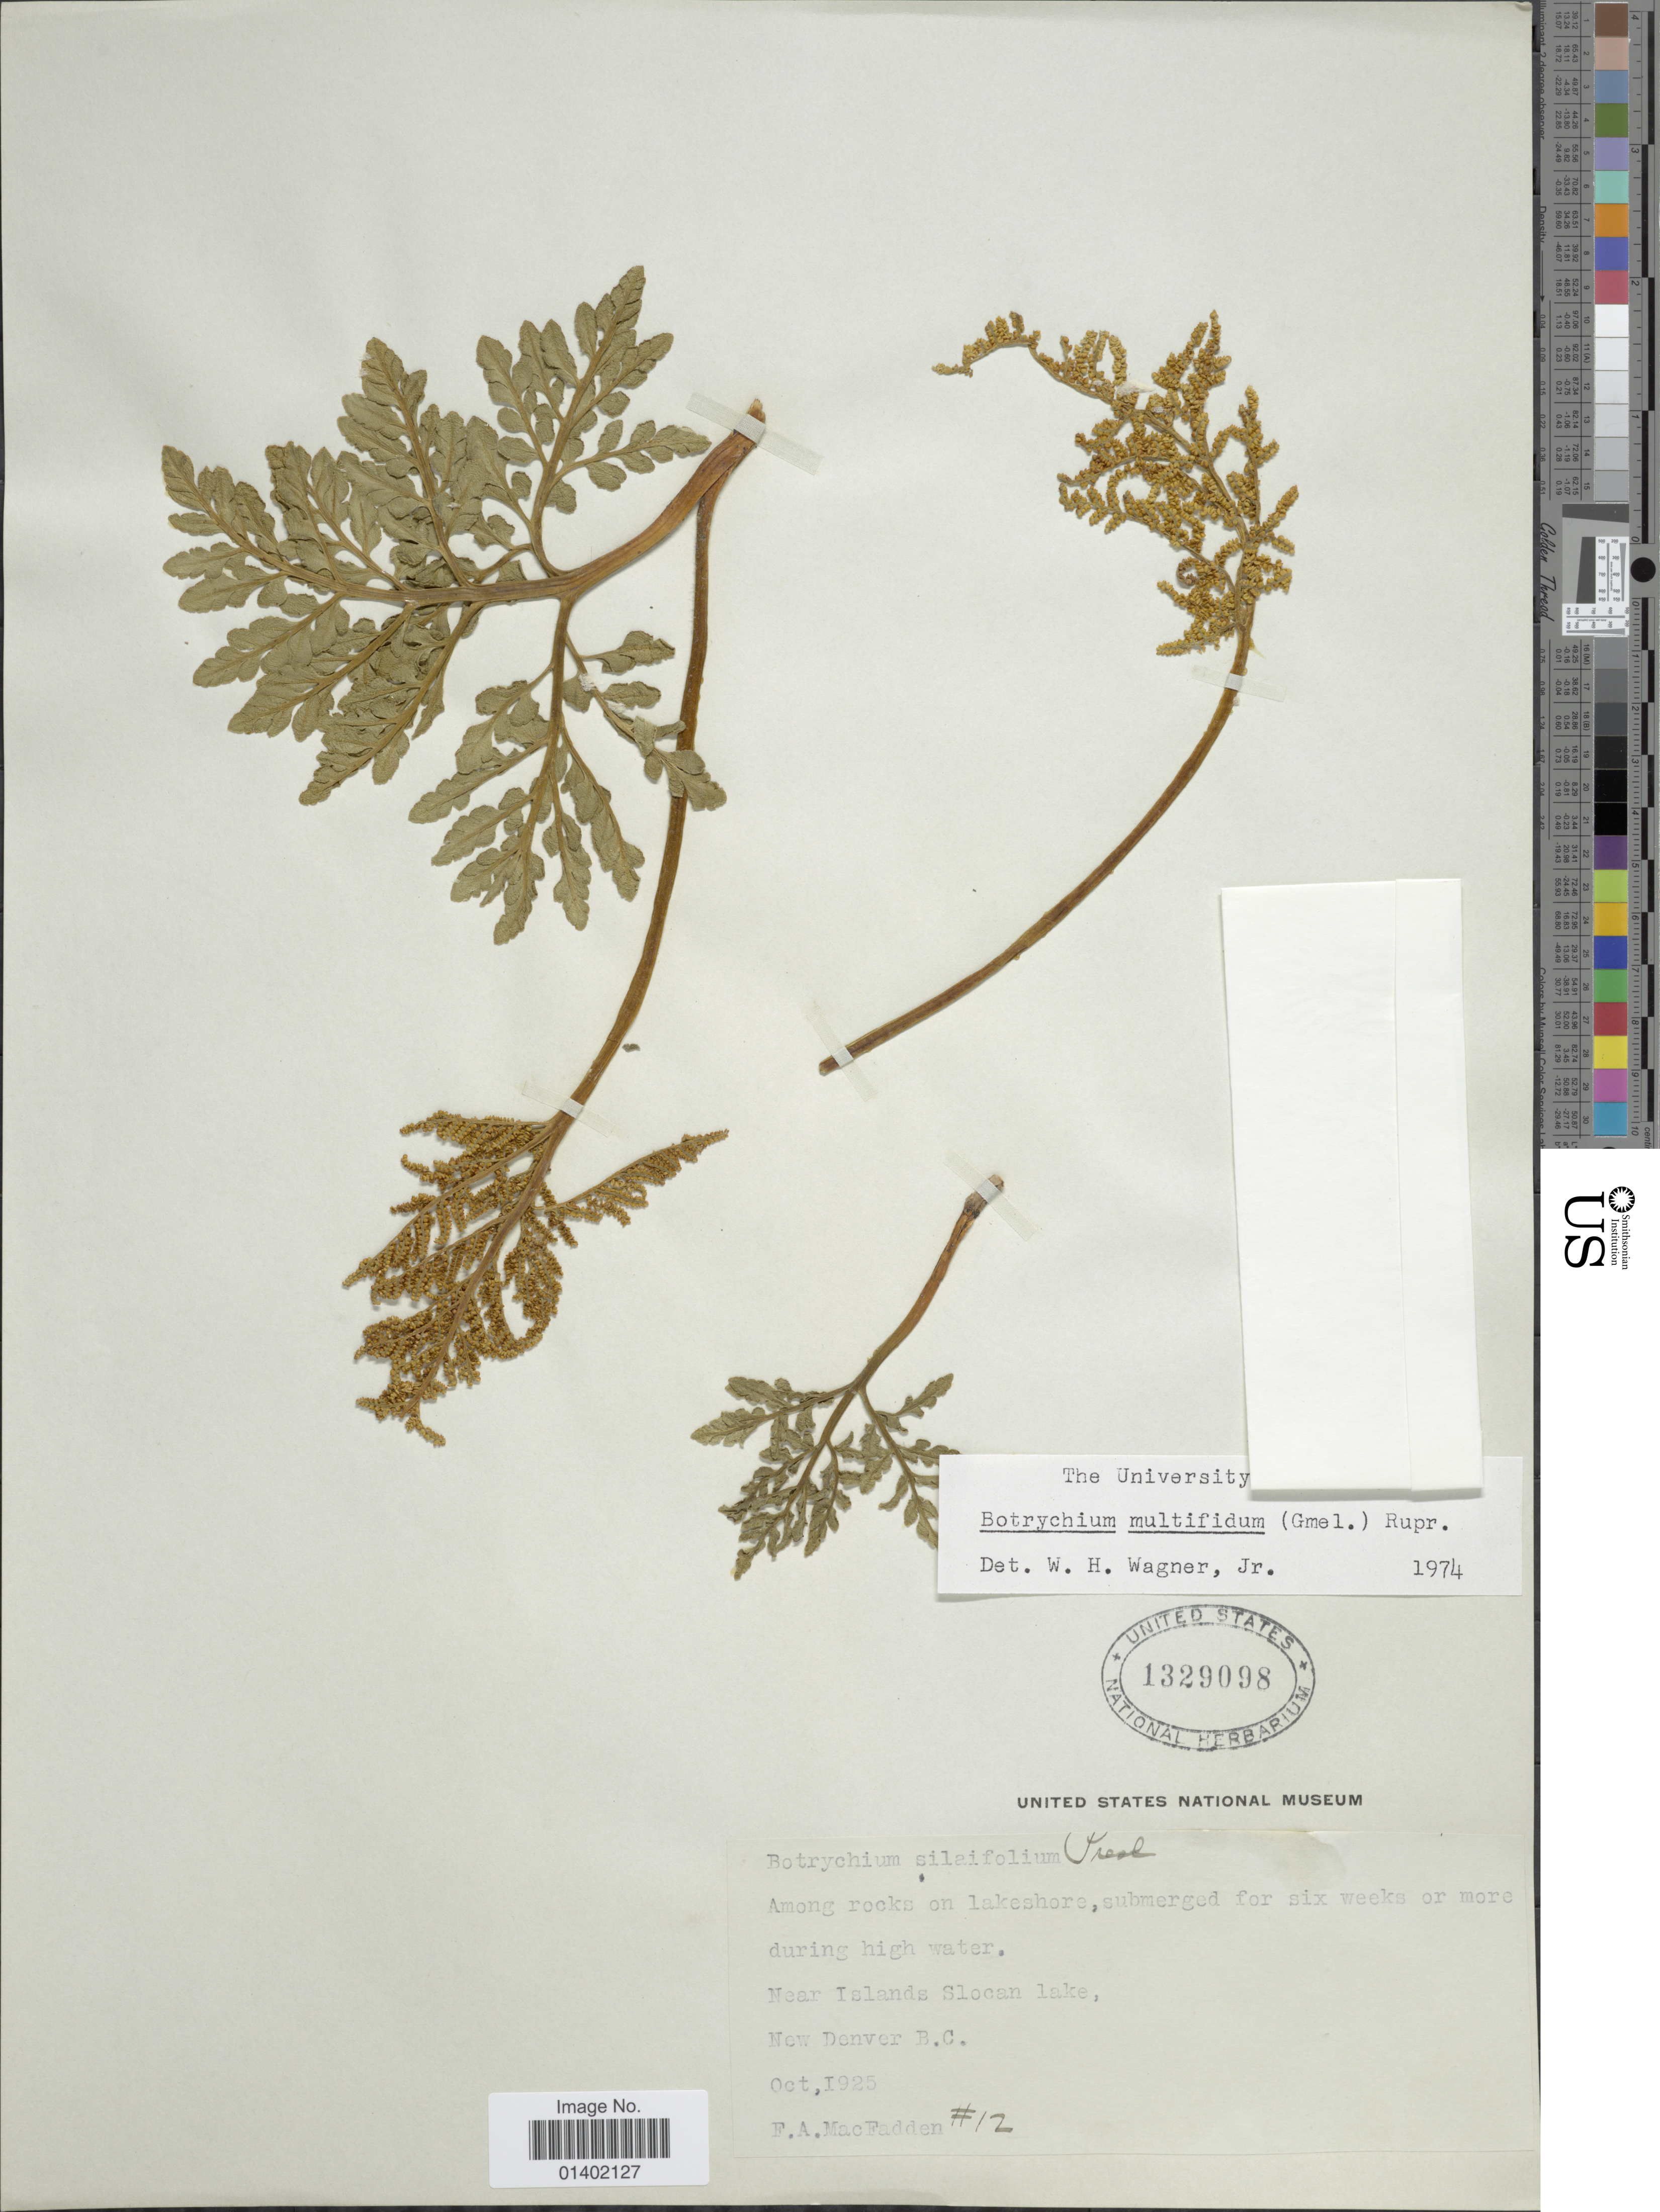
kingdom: Plantae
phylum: Tracheophyta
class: Polypodiopsida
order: Ophioglossales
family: Ophioglossaceae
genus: Botrychium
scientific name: Botrychium multifidum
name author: (J.F. Gmel.) Rupr.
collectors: F. MacFadden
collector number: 12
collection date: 1925-10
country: Canada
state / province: British Columbia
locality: Near Islands Slocan Lake, New Denver B.C.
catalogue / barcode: US 1329098